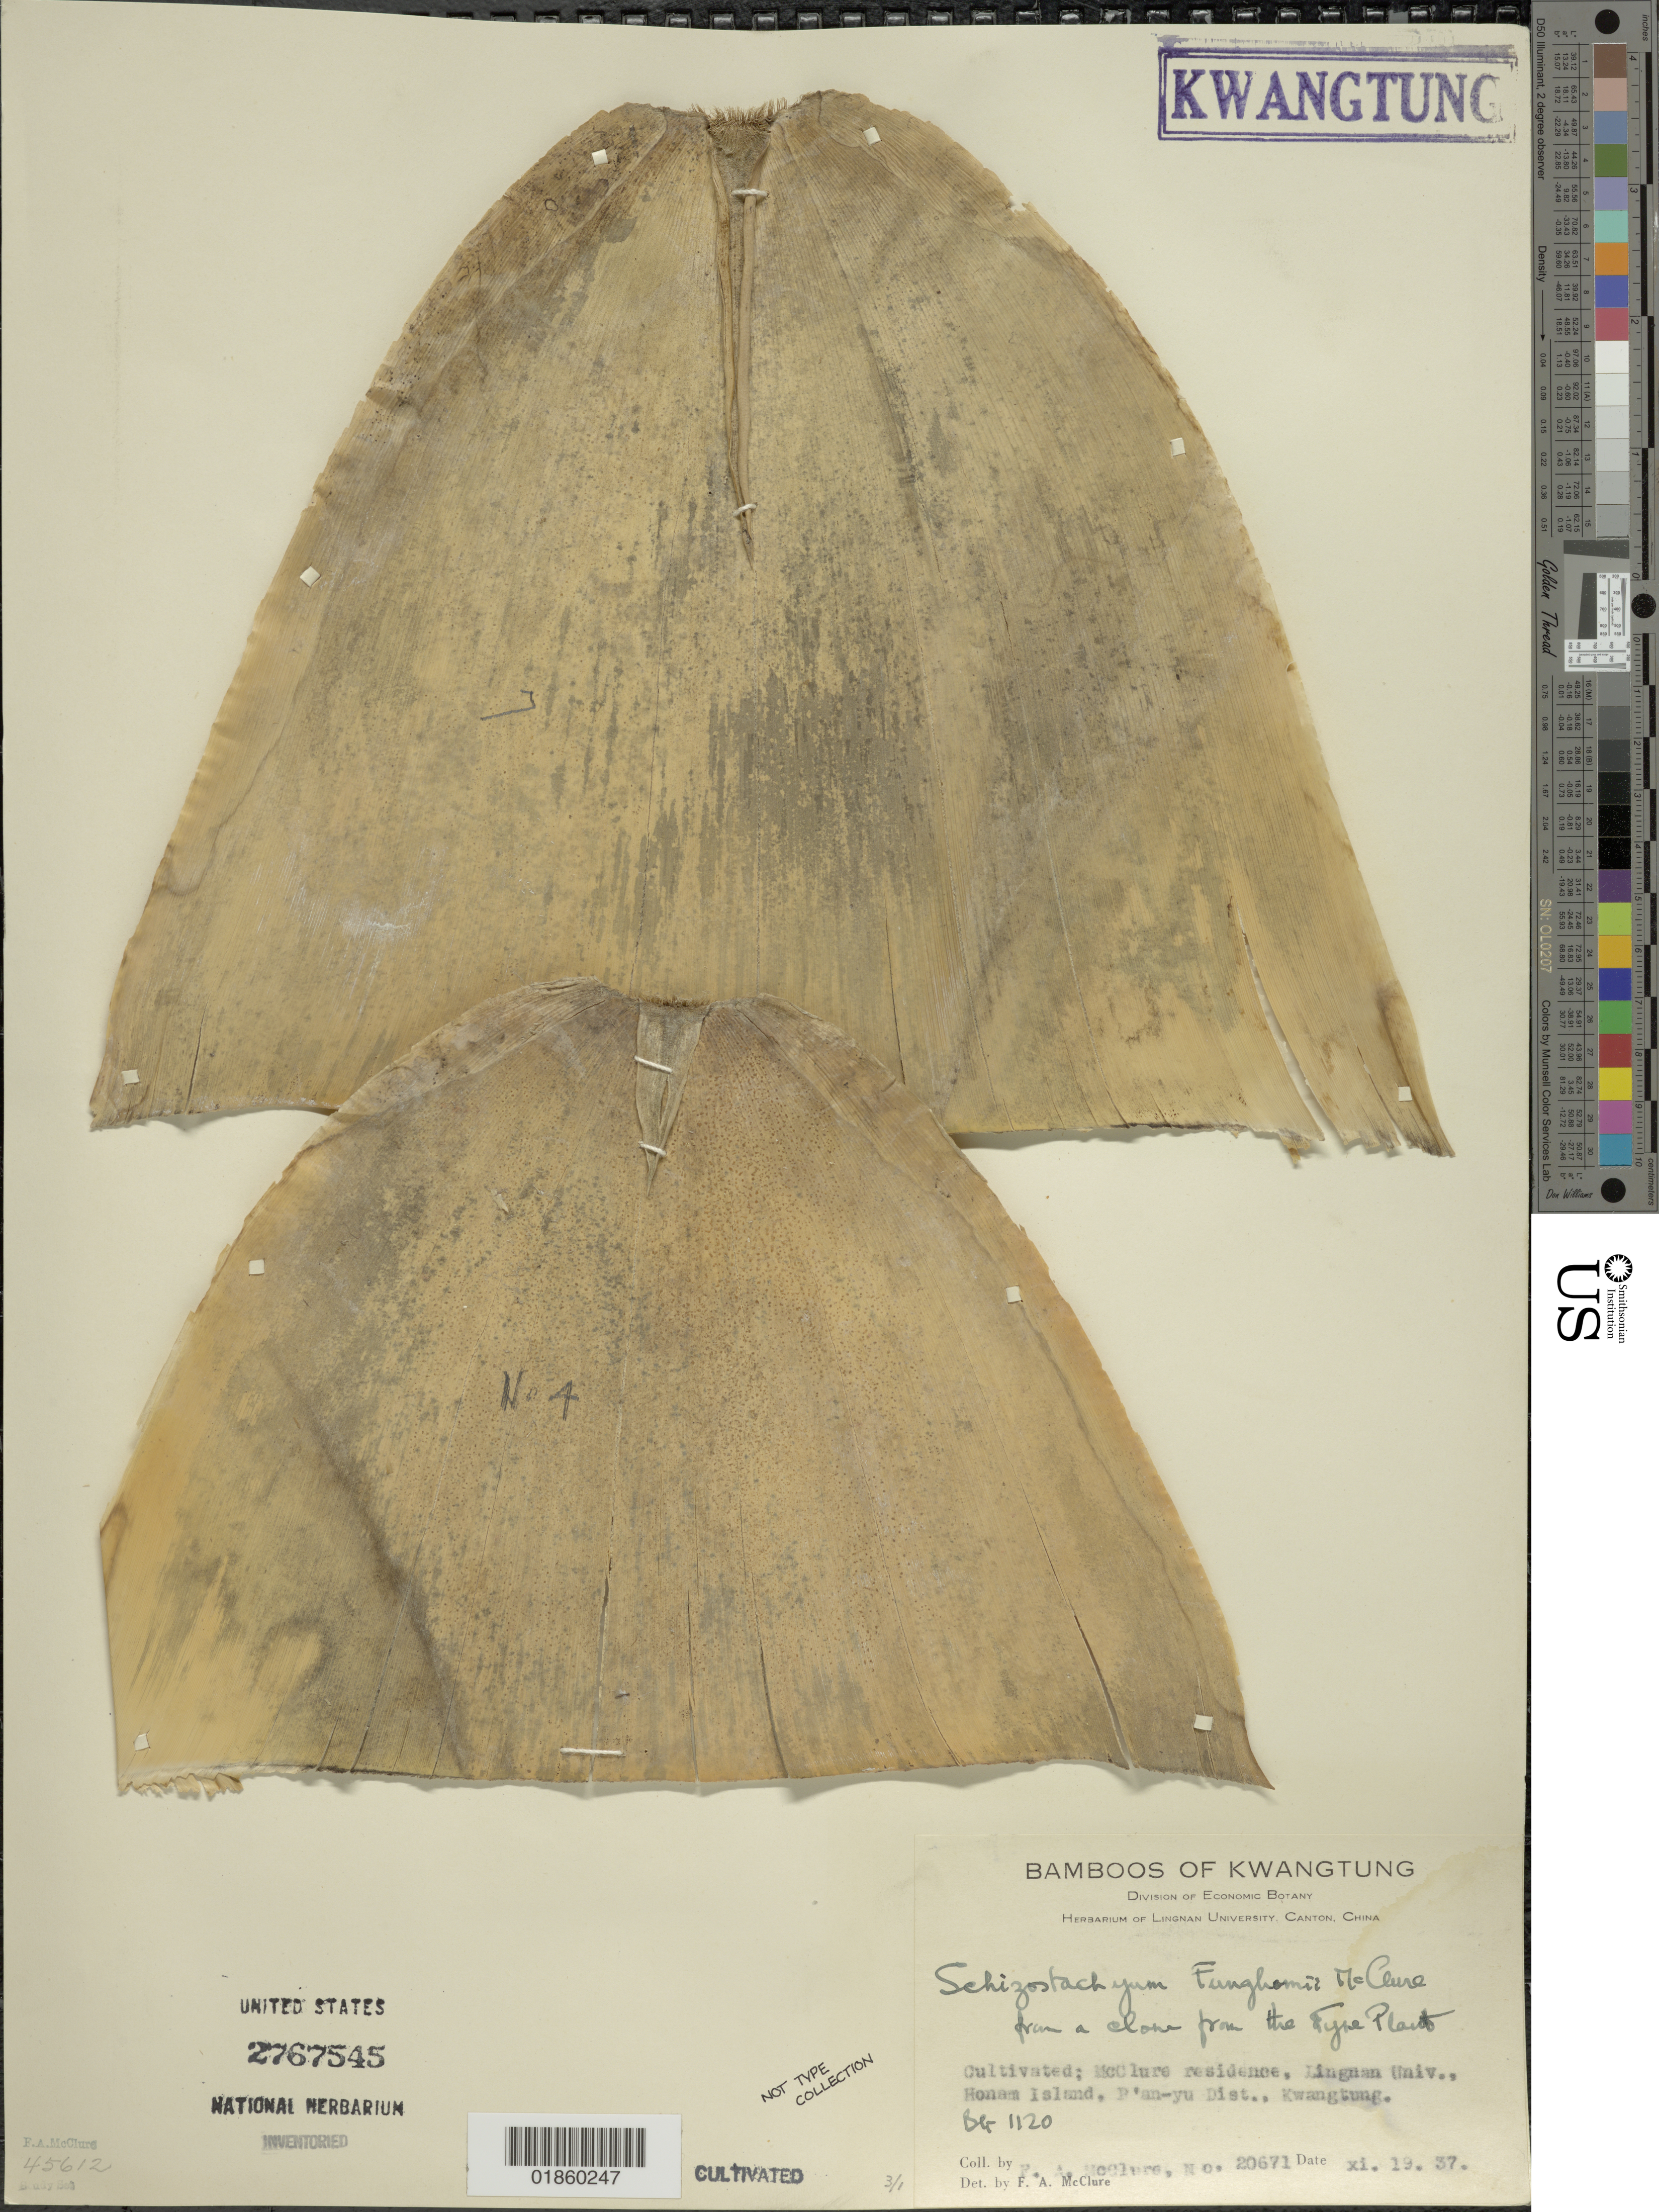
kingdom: Plantae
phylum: Tracheophyta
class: Liliopsida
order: Poales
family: Poaceae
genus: Schizostachyum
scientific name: Schizostachyum funghomii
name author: McClure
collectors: F. A. McClure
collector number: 20671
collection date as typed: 19 May 1937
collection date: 1937-05-19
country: China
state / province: Guangdong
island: Honam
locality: P'an-yu, Honam, Lingnan University Bamboo Garden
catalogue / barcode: US 2767545